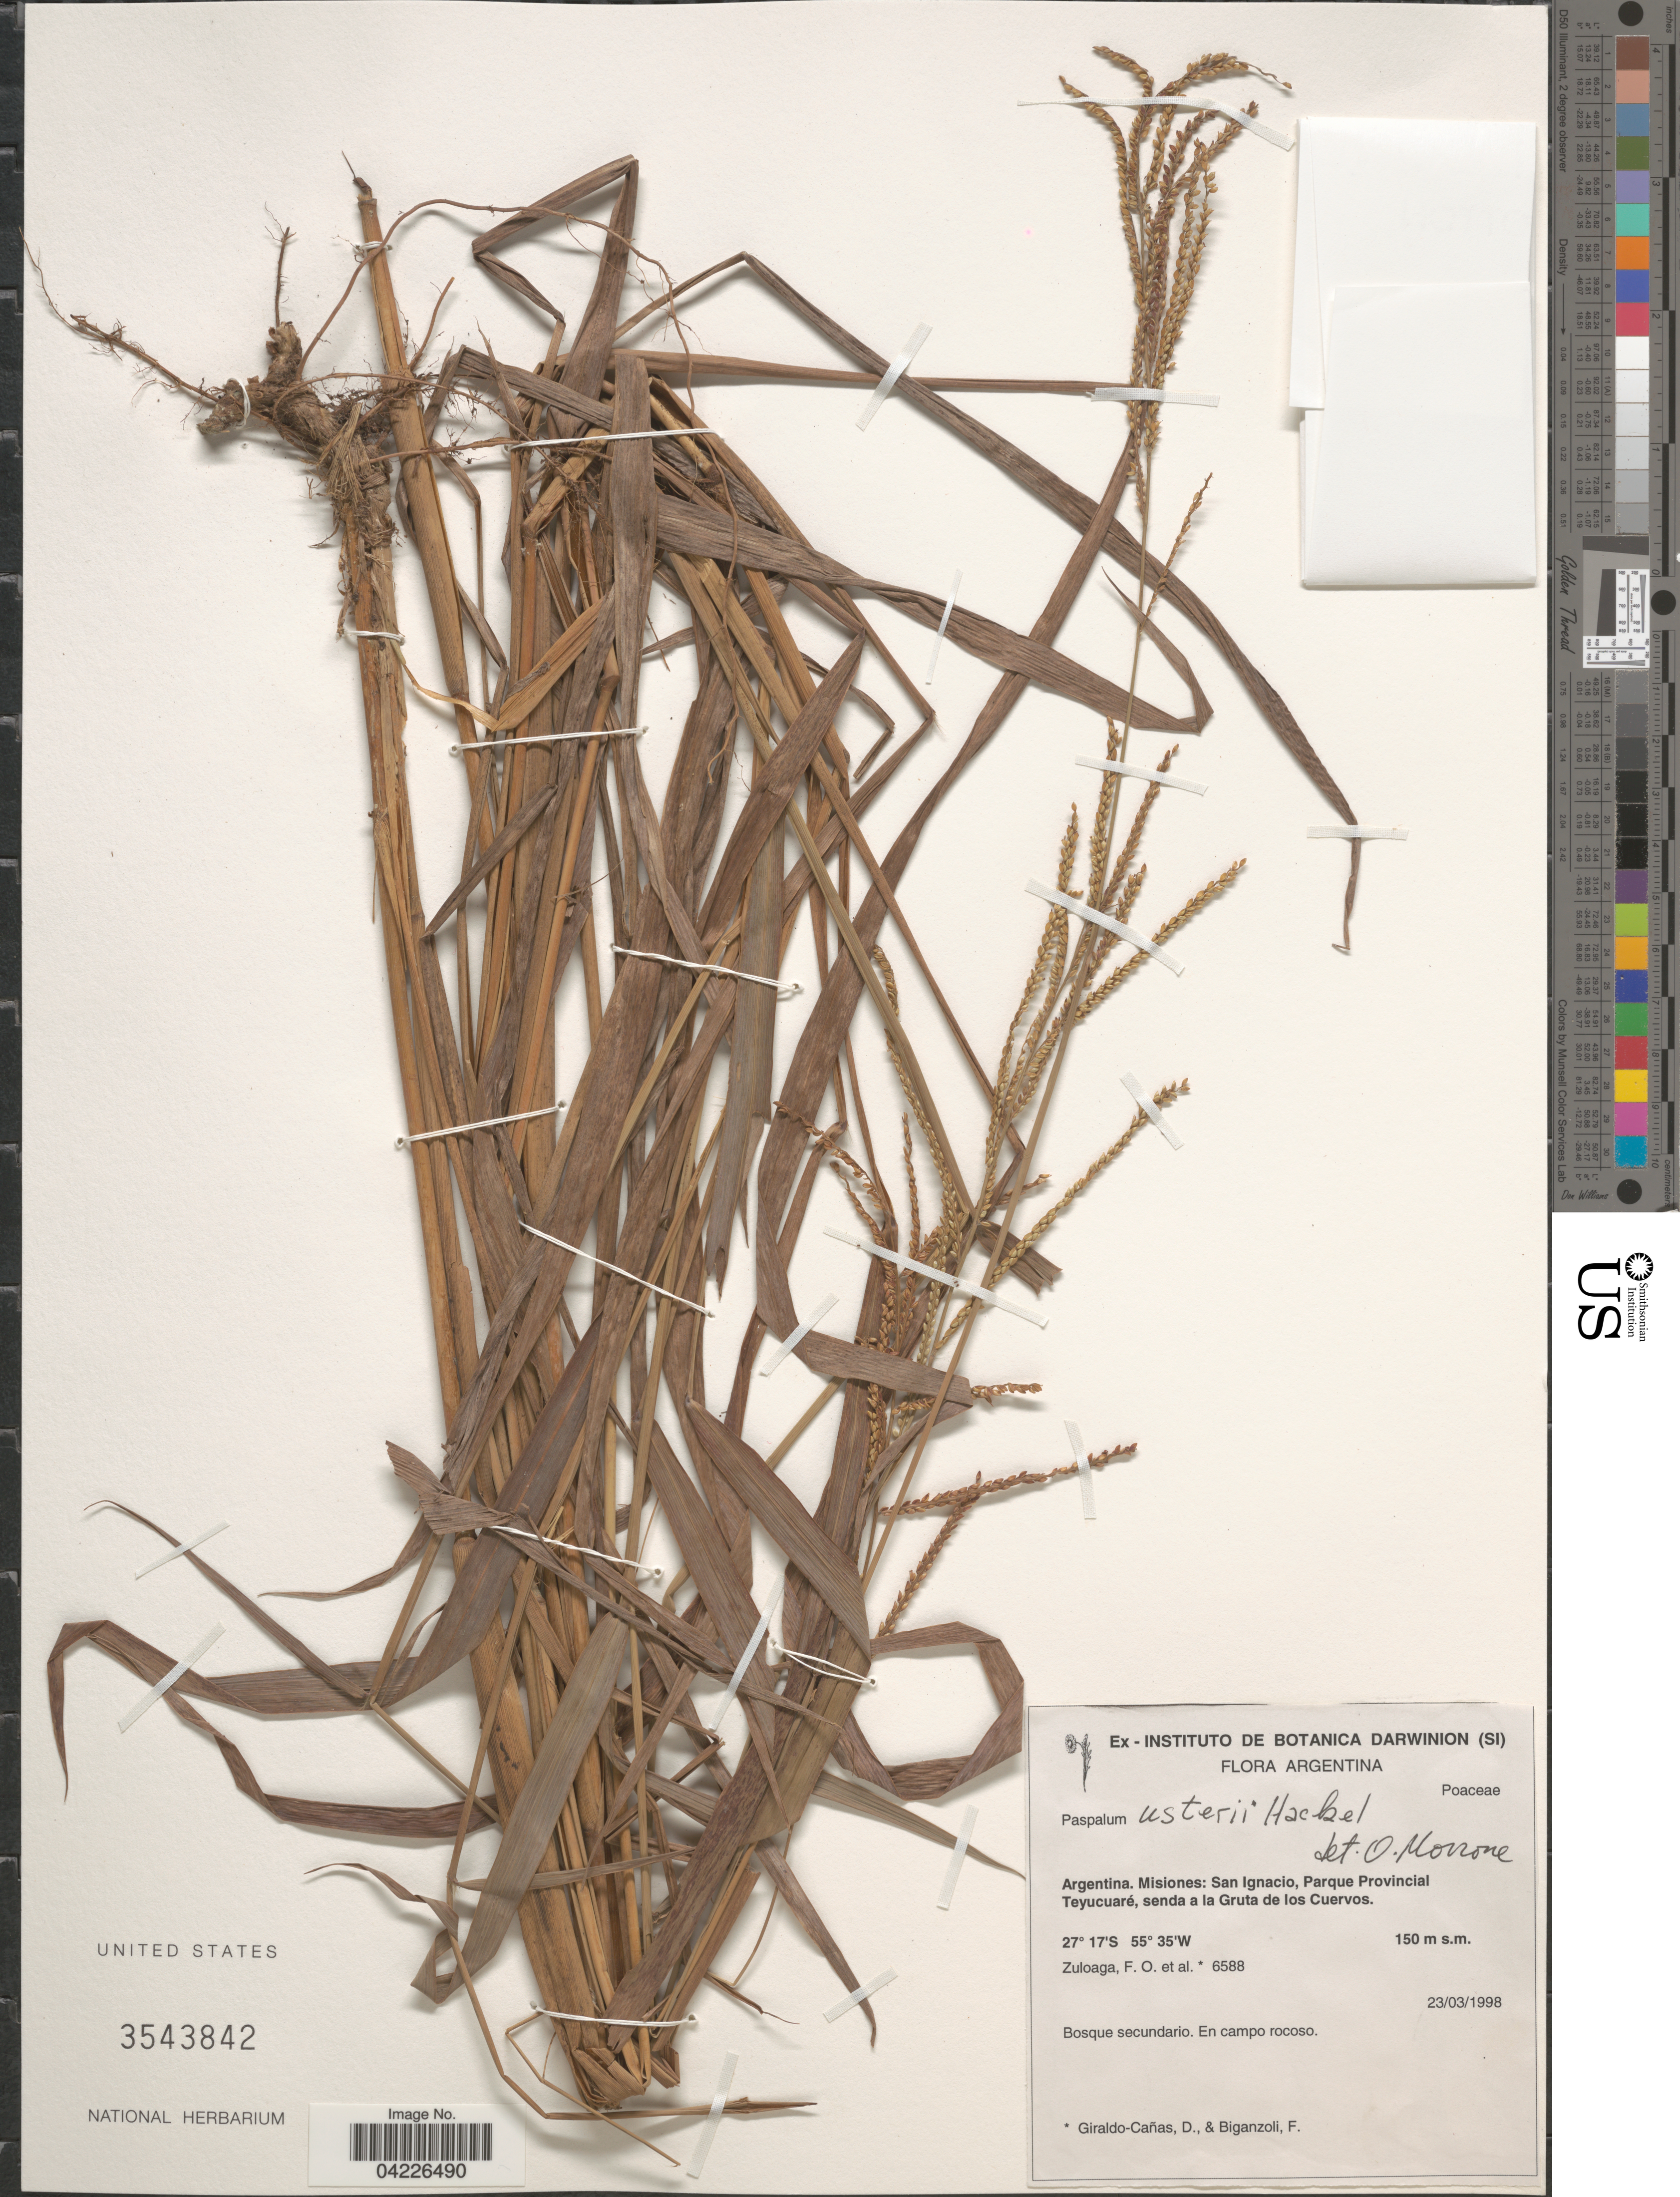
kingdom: Plantae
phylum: Tracheophyta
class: Liliopsida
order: Poales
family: Poaceae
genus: Paspalum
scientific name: Paspalum usteri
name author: Hack.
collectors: F. O. Zuloaga, D. Giraldo-Cañas & F. Biganzoli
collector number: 6588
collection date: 1998-03-23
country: Argentina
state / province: Misiones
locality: San Ignacio, Parque Provincial Teyucuaré, senda a la Gruta de los Cuervos.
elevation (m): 150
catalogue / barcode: US 3543842